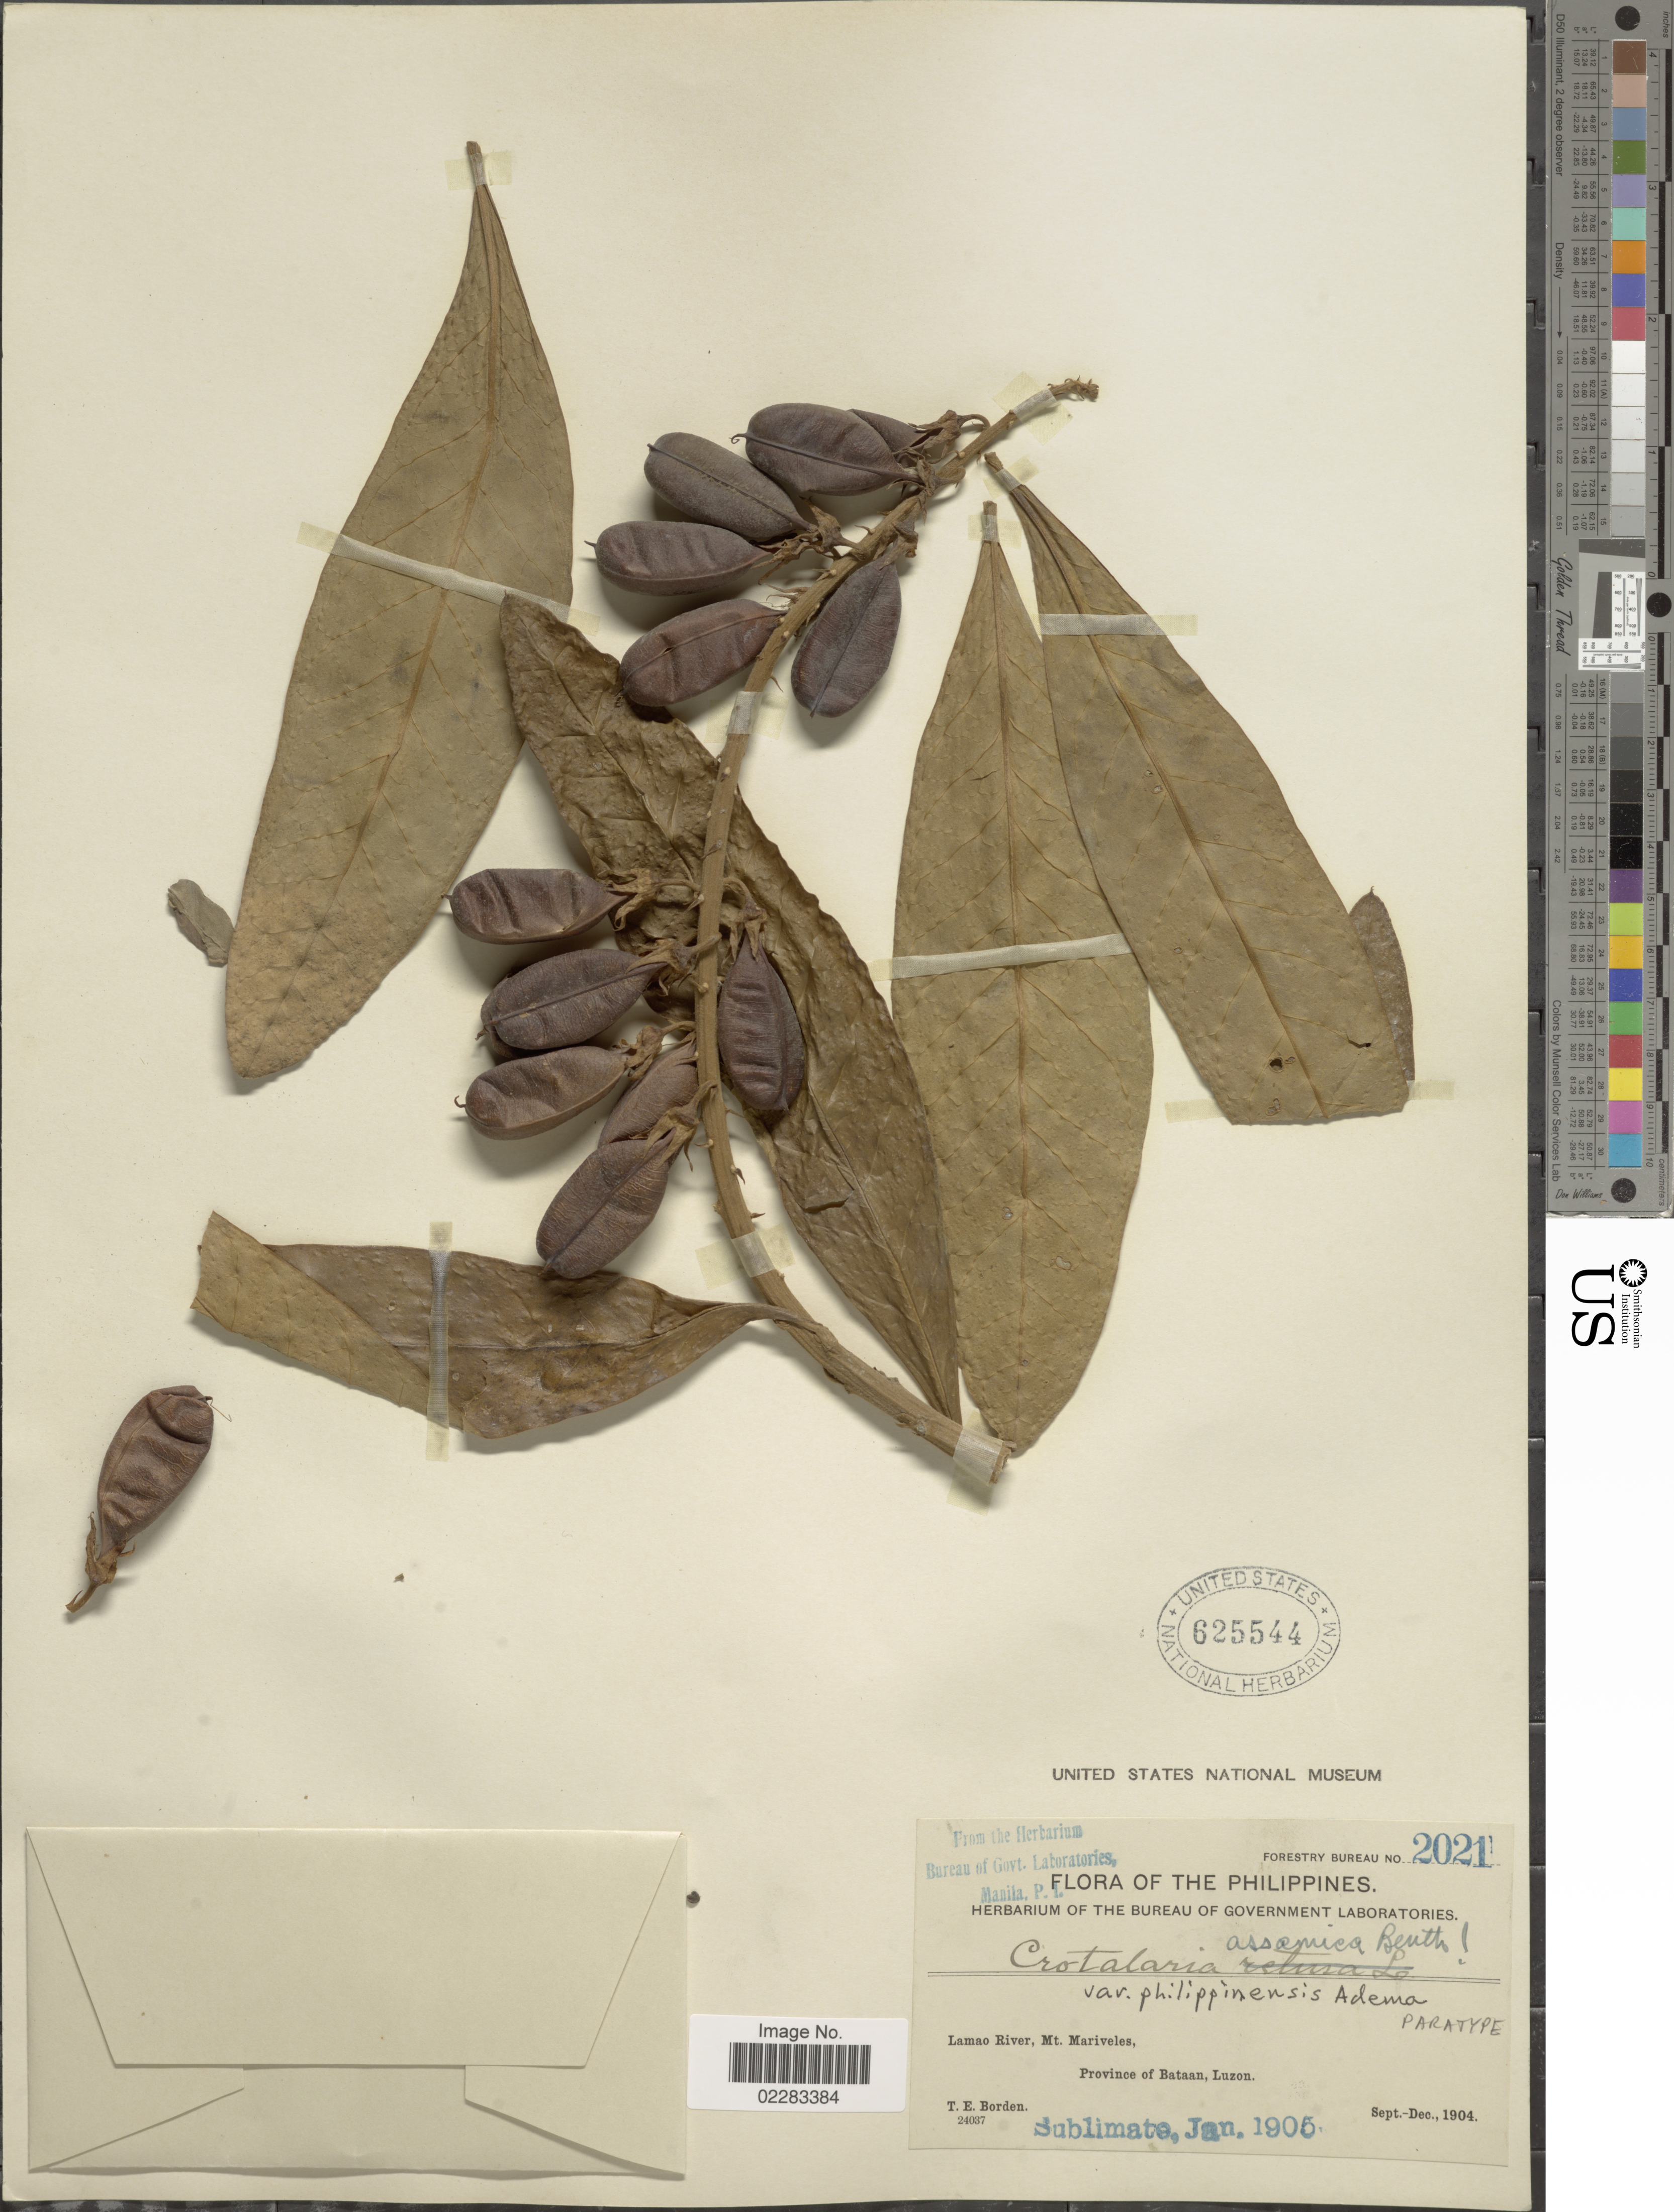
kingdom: Plantae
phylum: Tracheophyta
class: Magnoliopsida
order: Fabales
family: Fabaceae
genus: Crotalaria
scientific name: Crotalaria assamica var. philippinensis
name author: Adema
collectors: T. E. Borden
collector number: Forestry Bureau 2021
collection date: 1904-09/1904-12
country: Philippines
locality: Lamao River, Mt Mariveles, Province of Bataan, Luzon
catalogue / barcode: US 625544